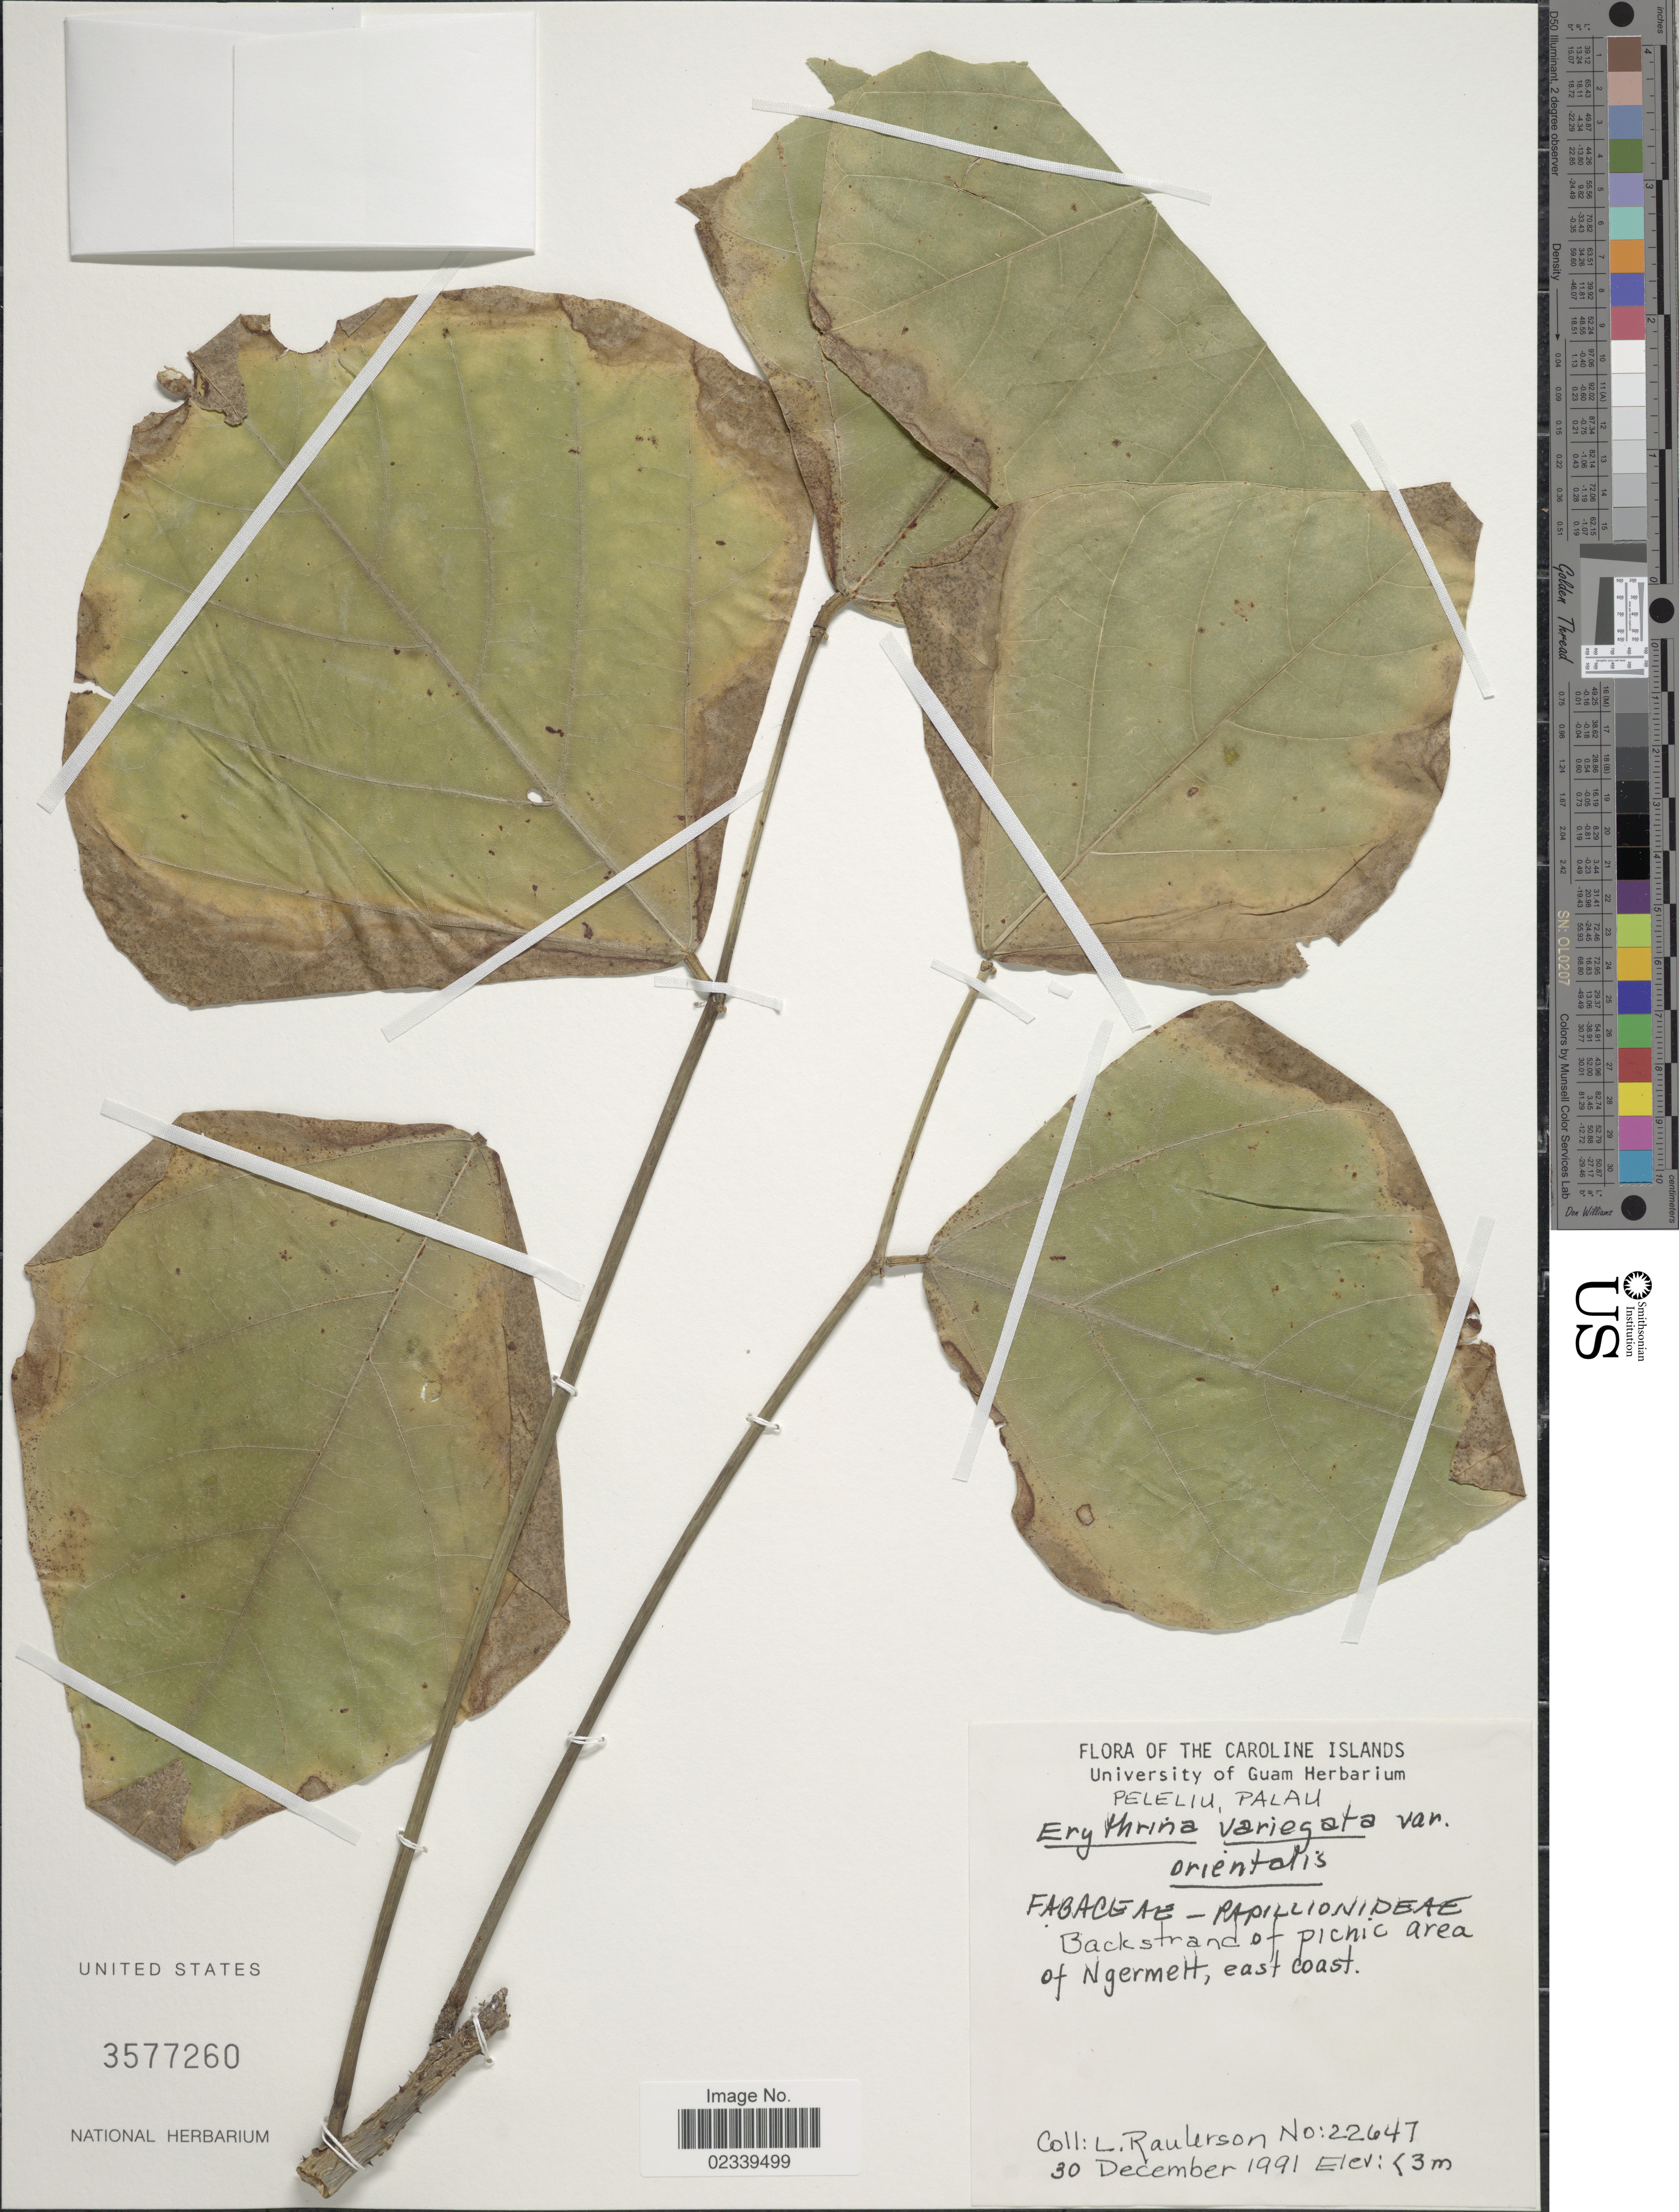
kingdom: Plantae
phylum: Tracheophyta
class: Magnoliopsida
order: Fabales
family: Fabaceae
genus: Erythrina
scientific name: Erythrina variegata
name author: L.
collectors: L. Raulerson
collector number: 22647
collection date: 1991-12-30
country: Palau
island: Beliliou [Peleliu]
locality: Peleliu, Palau, Backstrand of picnic area of Ngermett, east coast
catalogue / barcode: US 3577260